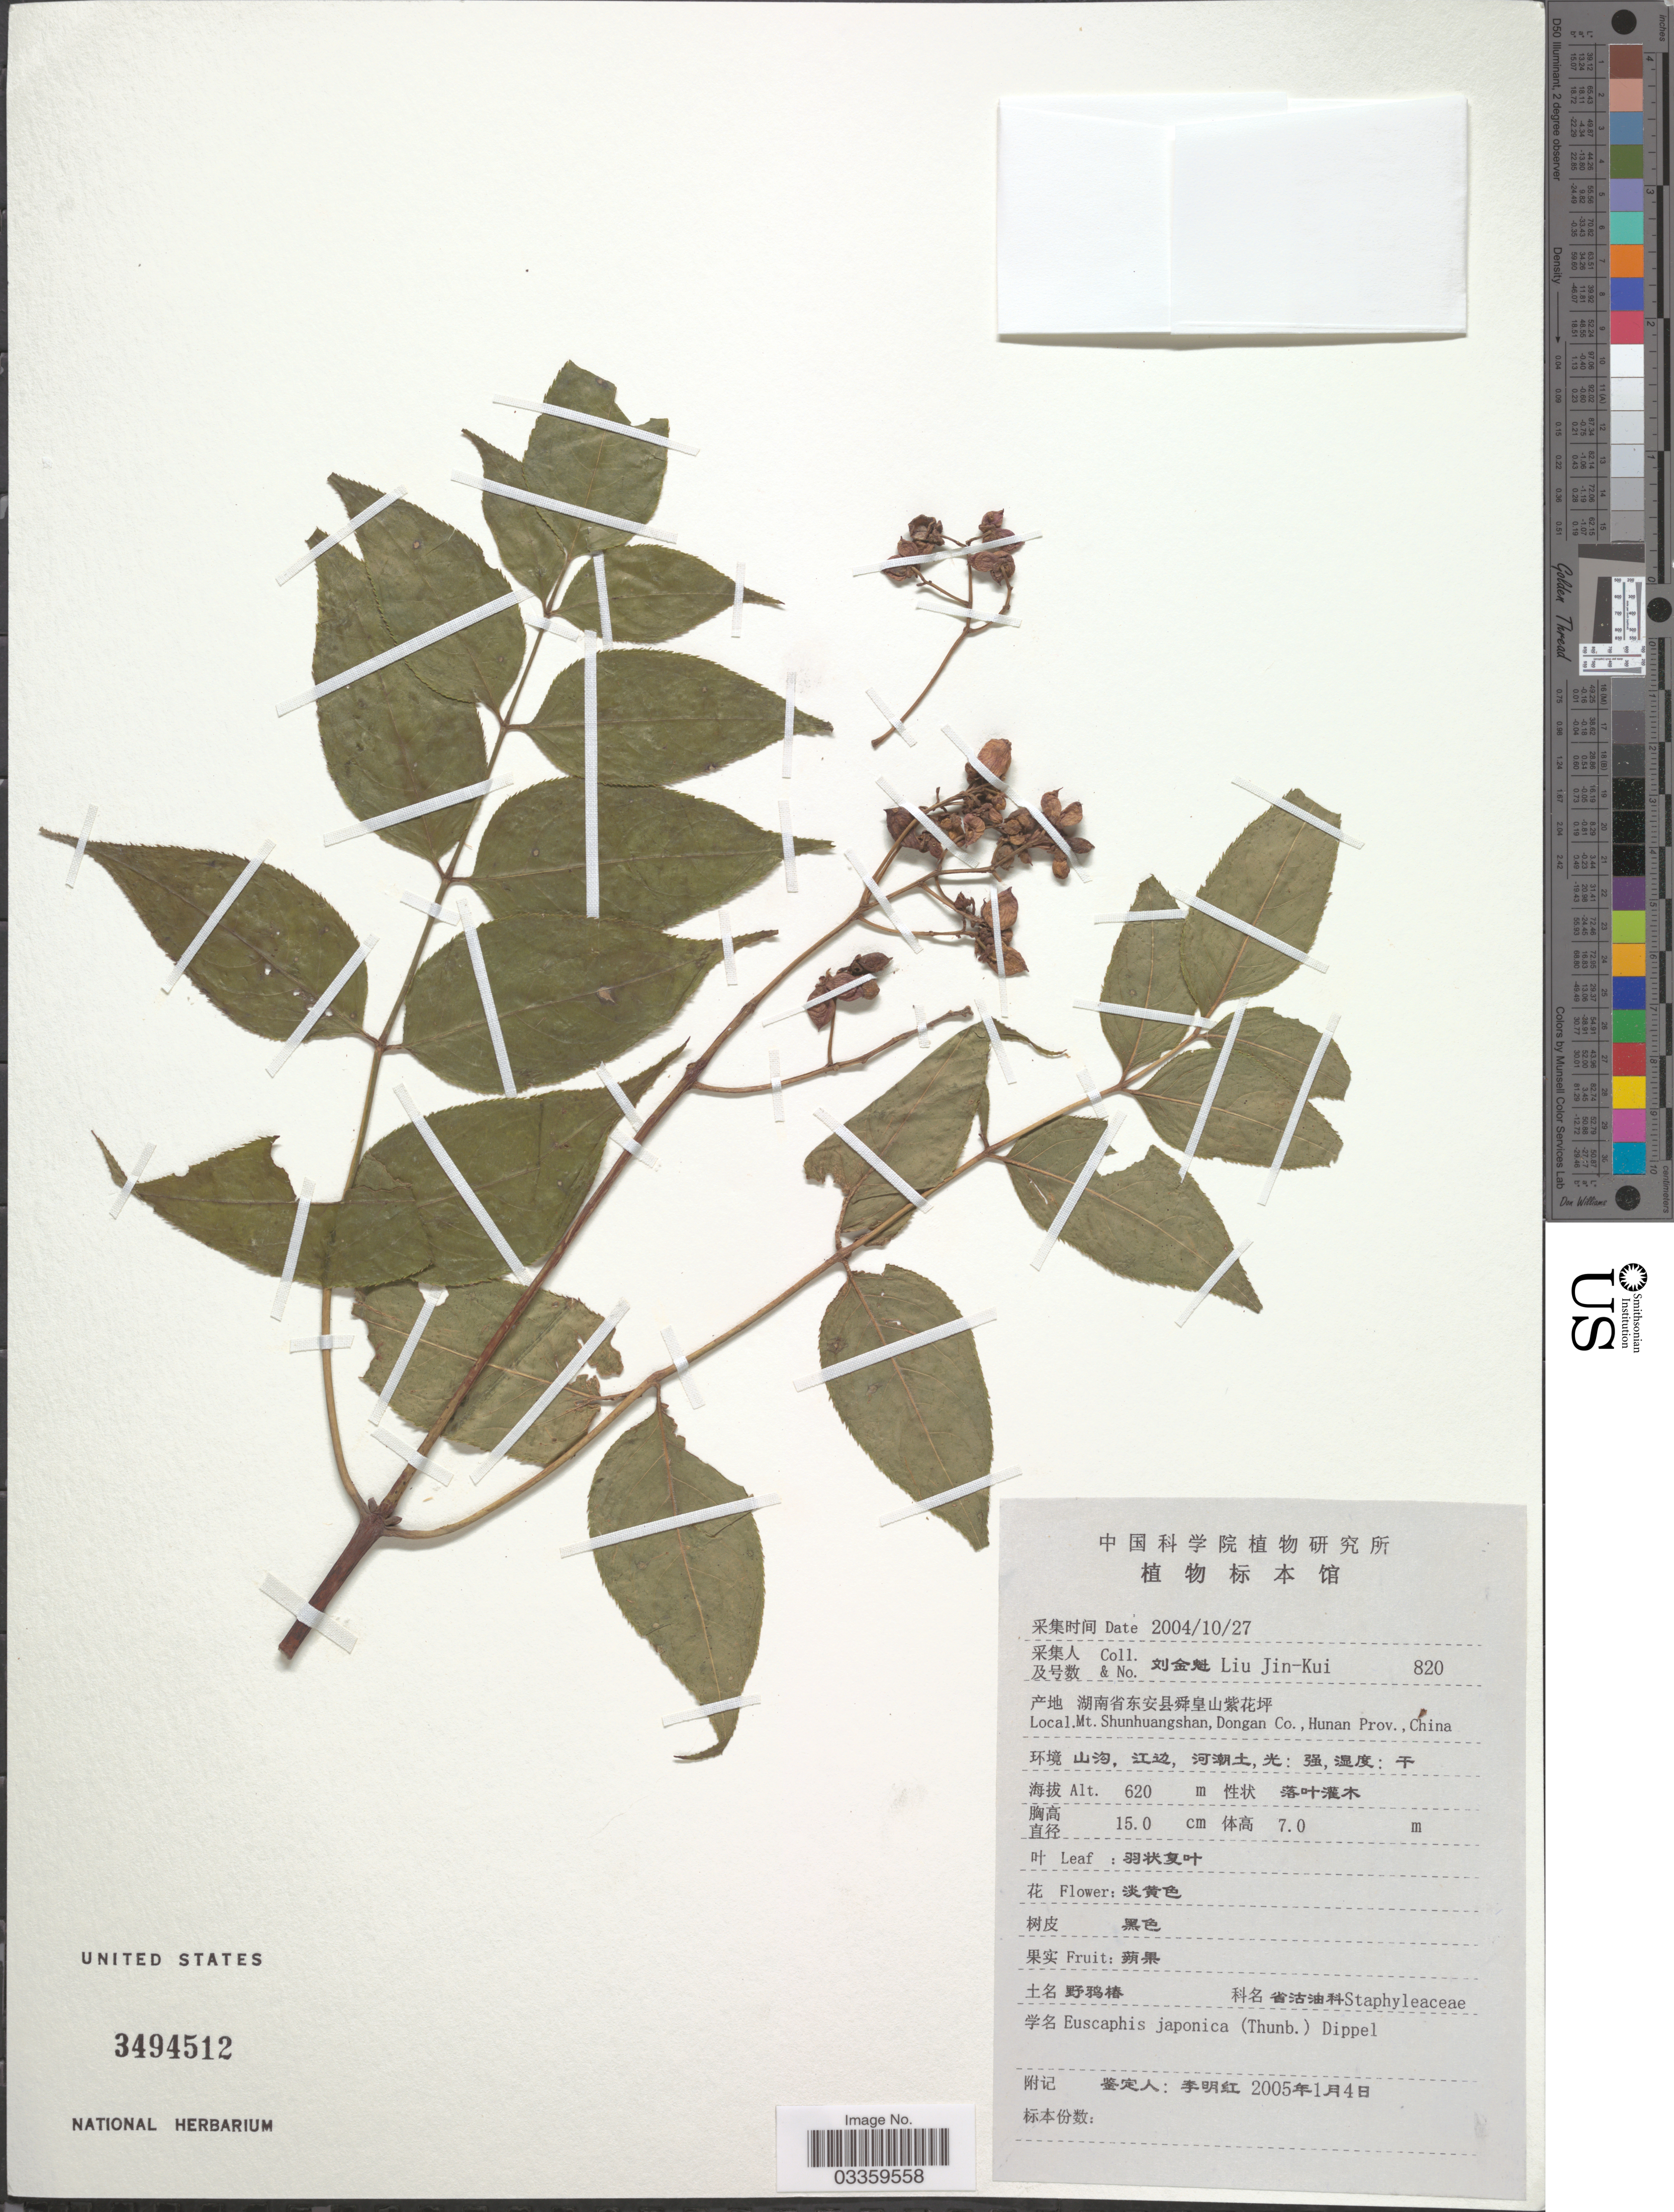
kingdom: Plantae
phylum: Tracheophyta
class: Magnoliopsida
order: Crossosomatales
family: Staphyleaceae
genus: Euscaphis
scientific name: Euscaphis japonica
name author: (Thunb.) Kanitz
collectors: Liu Jin-Kui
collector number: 820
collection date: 2004-10-27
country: China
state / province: Hunan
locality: Mt. Shunhuangshan, Dongan Co.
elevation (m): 620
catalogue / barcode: US 3494512